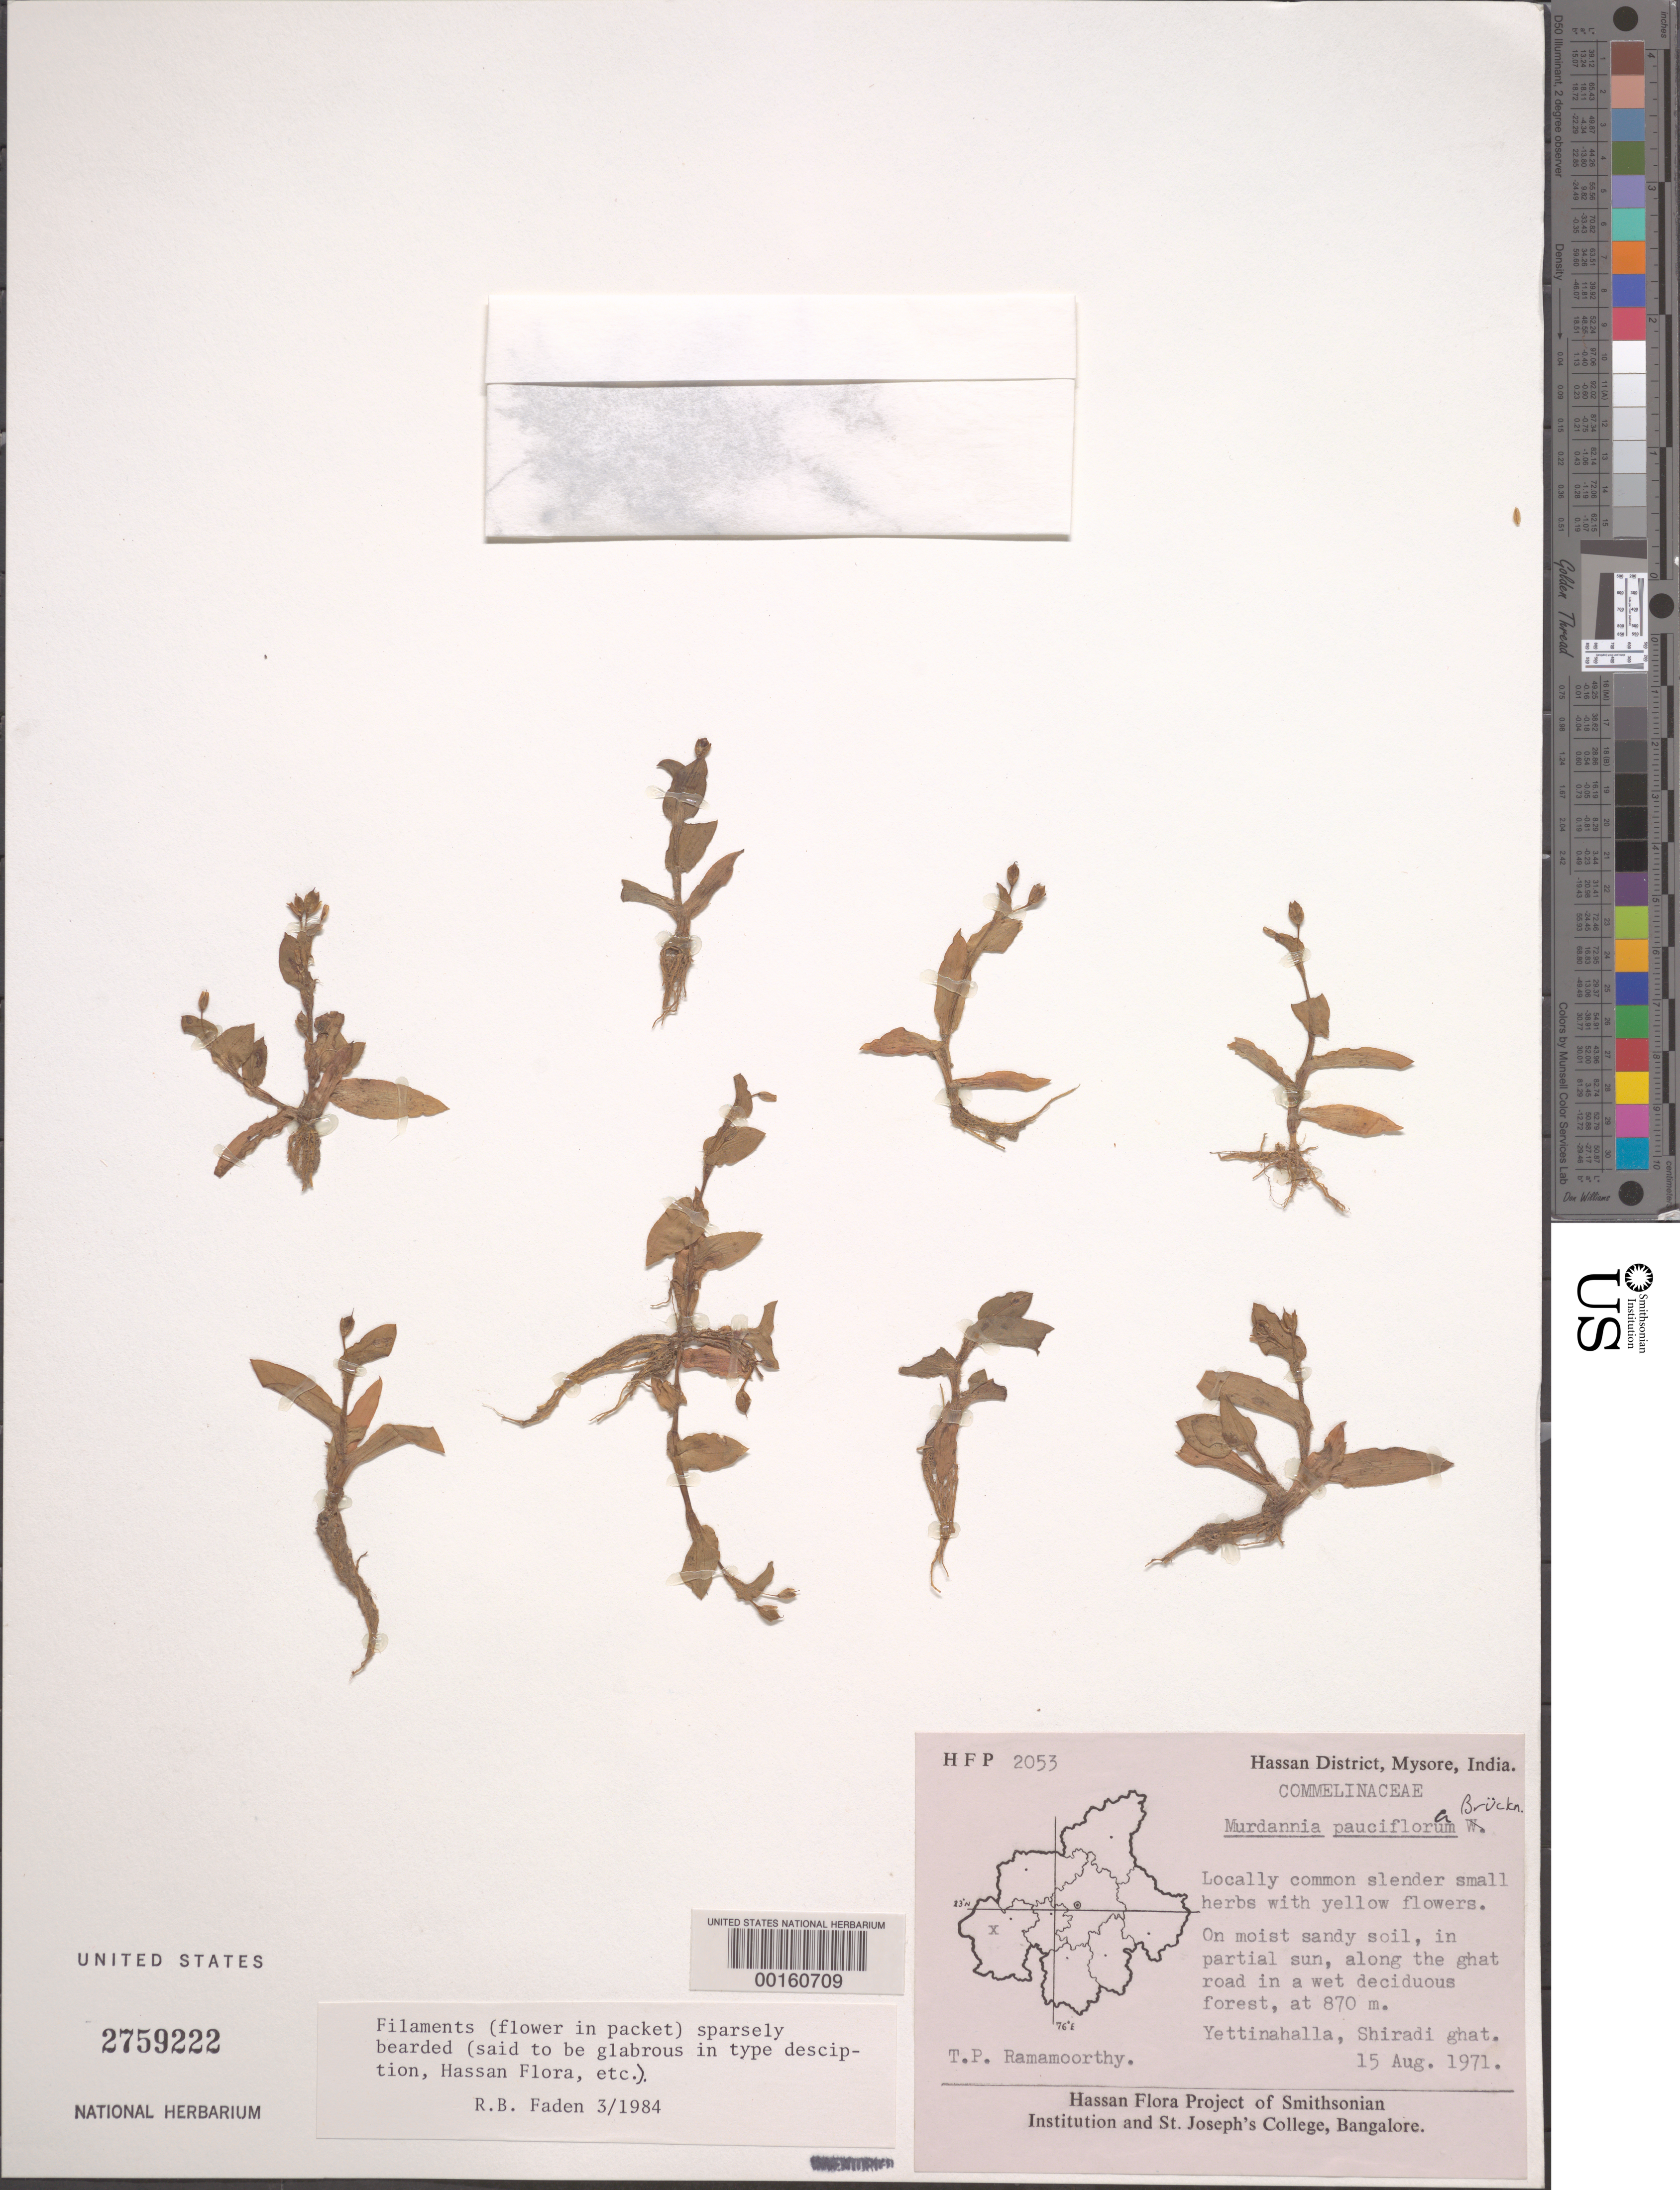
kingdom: Plantae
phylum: Tracheophyta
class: Liliopsida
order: Commelinales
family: Commelinaceae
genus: Murdannia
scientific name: Murdannia pauciflora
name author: (G. Brückn.) G. Brückn.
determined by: Faden, Robert B., (US), Smithsonian Institution - National Museum of Natural History (UNITED STATES)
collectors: T. P. Ramamoorthy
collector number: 2053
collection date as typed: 15 Aug 1971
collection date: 1971-08-15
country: India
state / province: Karnataka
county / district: Hassan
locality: Yettinahalla, shiradi ghat, mysore state [mysore state = karnataka.]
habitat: Moist, sandy soil along ghat, west deciduous forest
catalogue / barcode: US 2759222